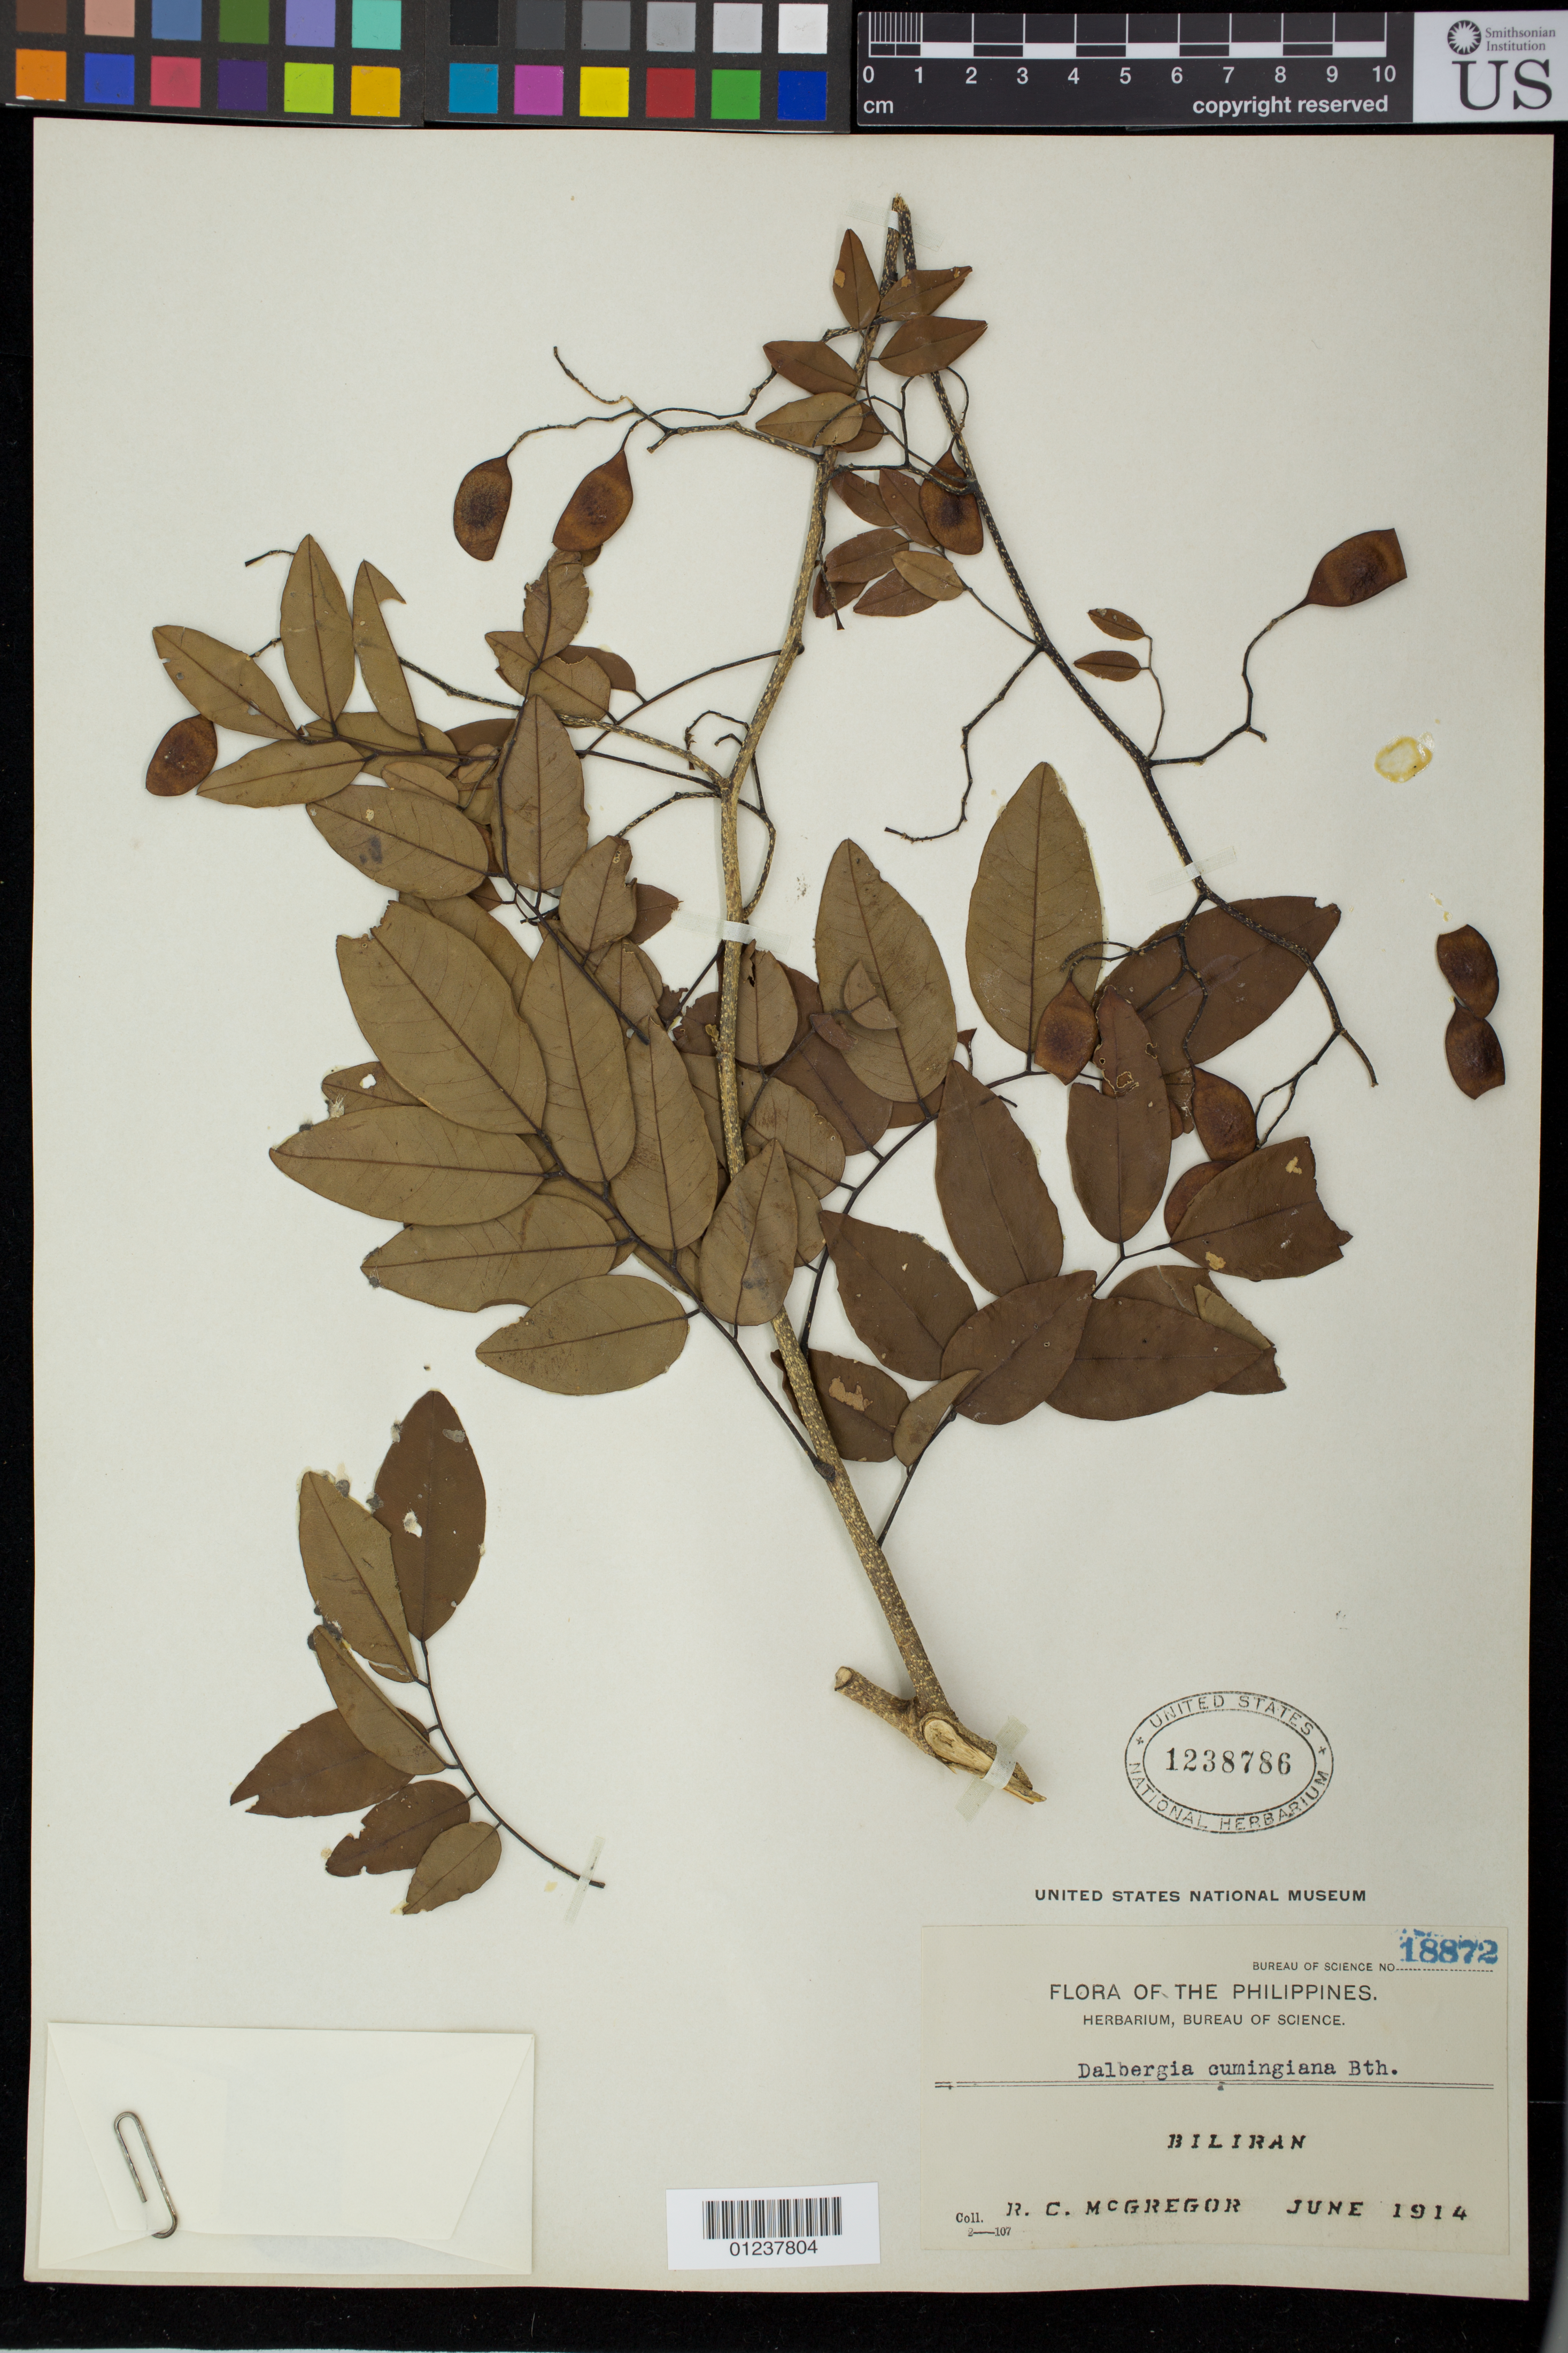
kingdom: Plantae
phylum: Tracheophyta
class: Magnoliopsida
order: Fabales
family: Fabaceae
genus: Dalbergia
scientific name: Dalbergia cumingiana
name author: Benth.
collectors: R. C. McGregor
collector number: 18872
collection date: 1914-06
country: Philippines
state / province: Eastern Visayas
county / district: Biliran Province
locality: Biliran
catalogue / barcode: US 1238786